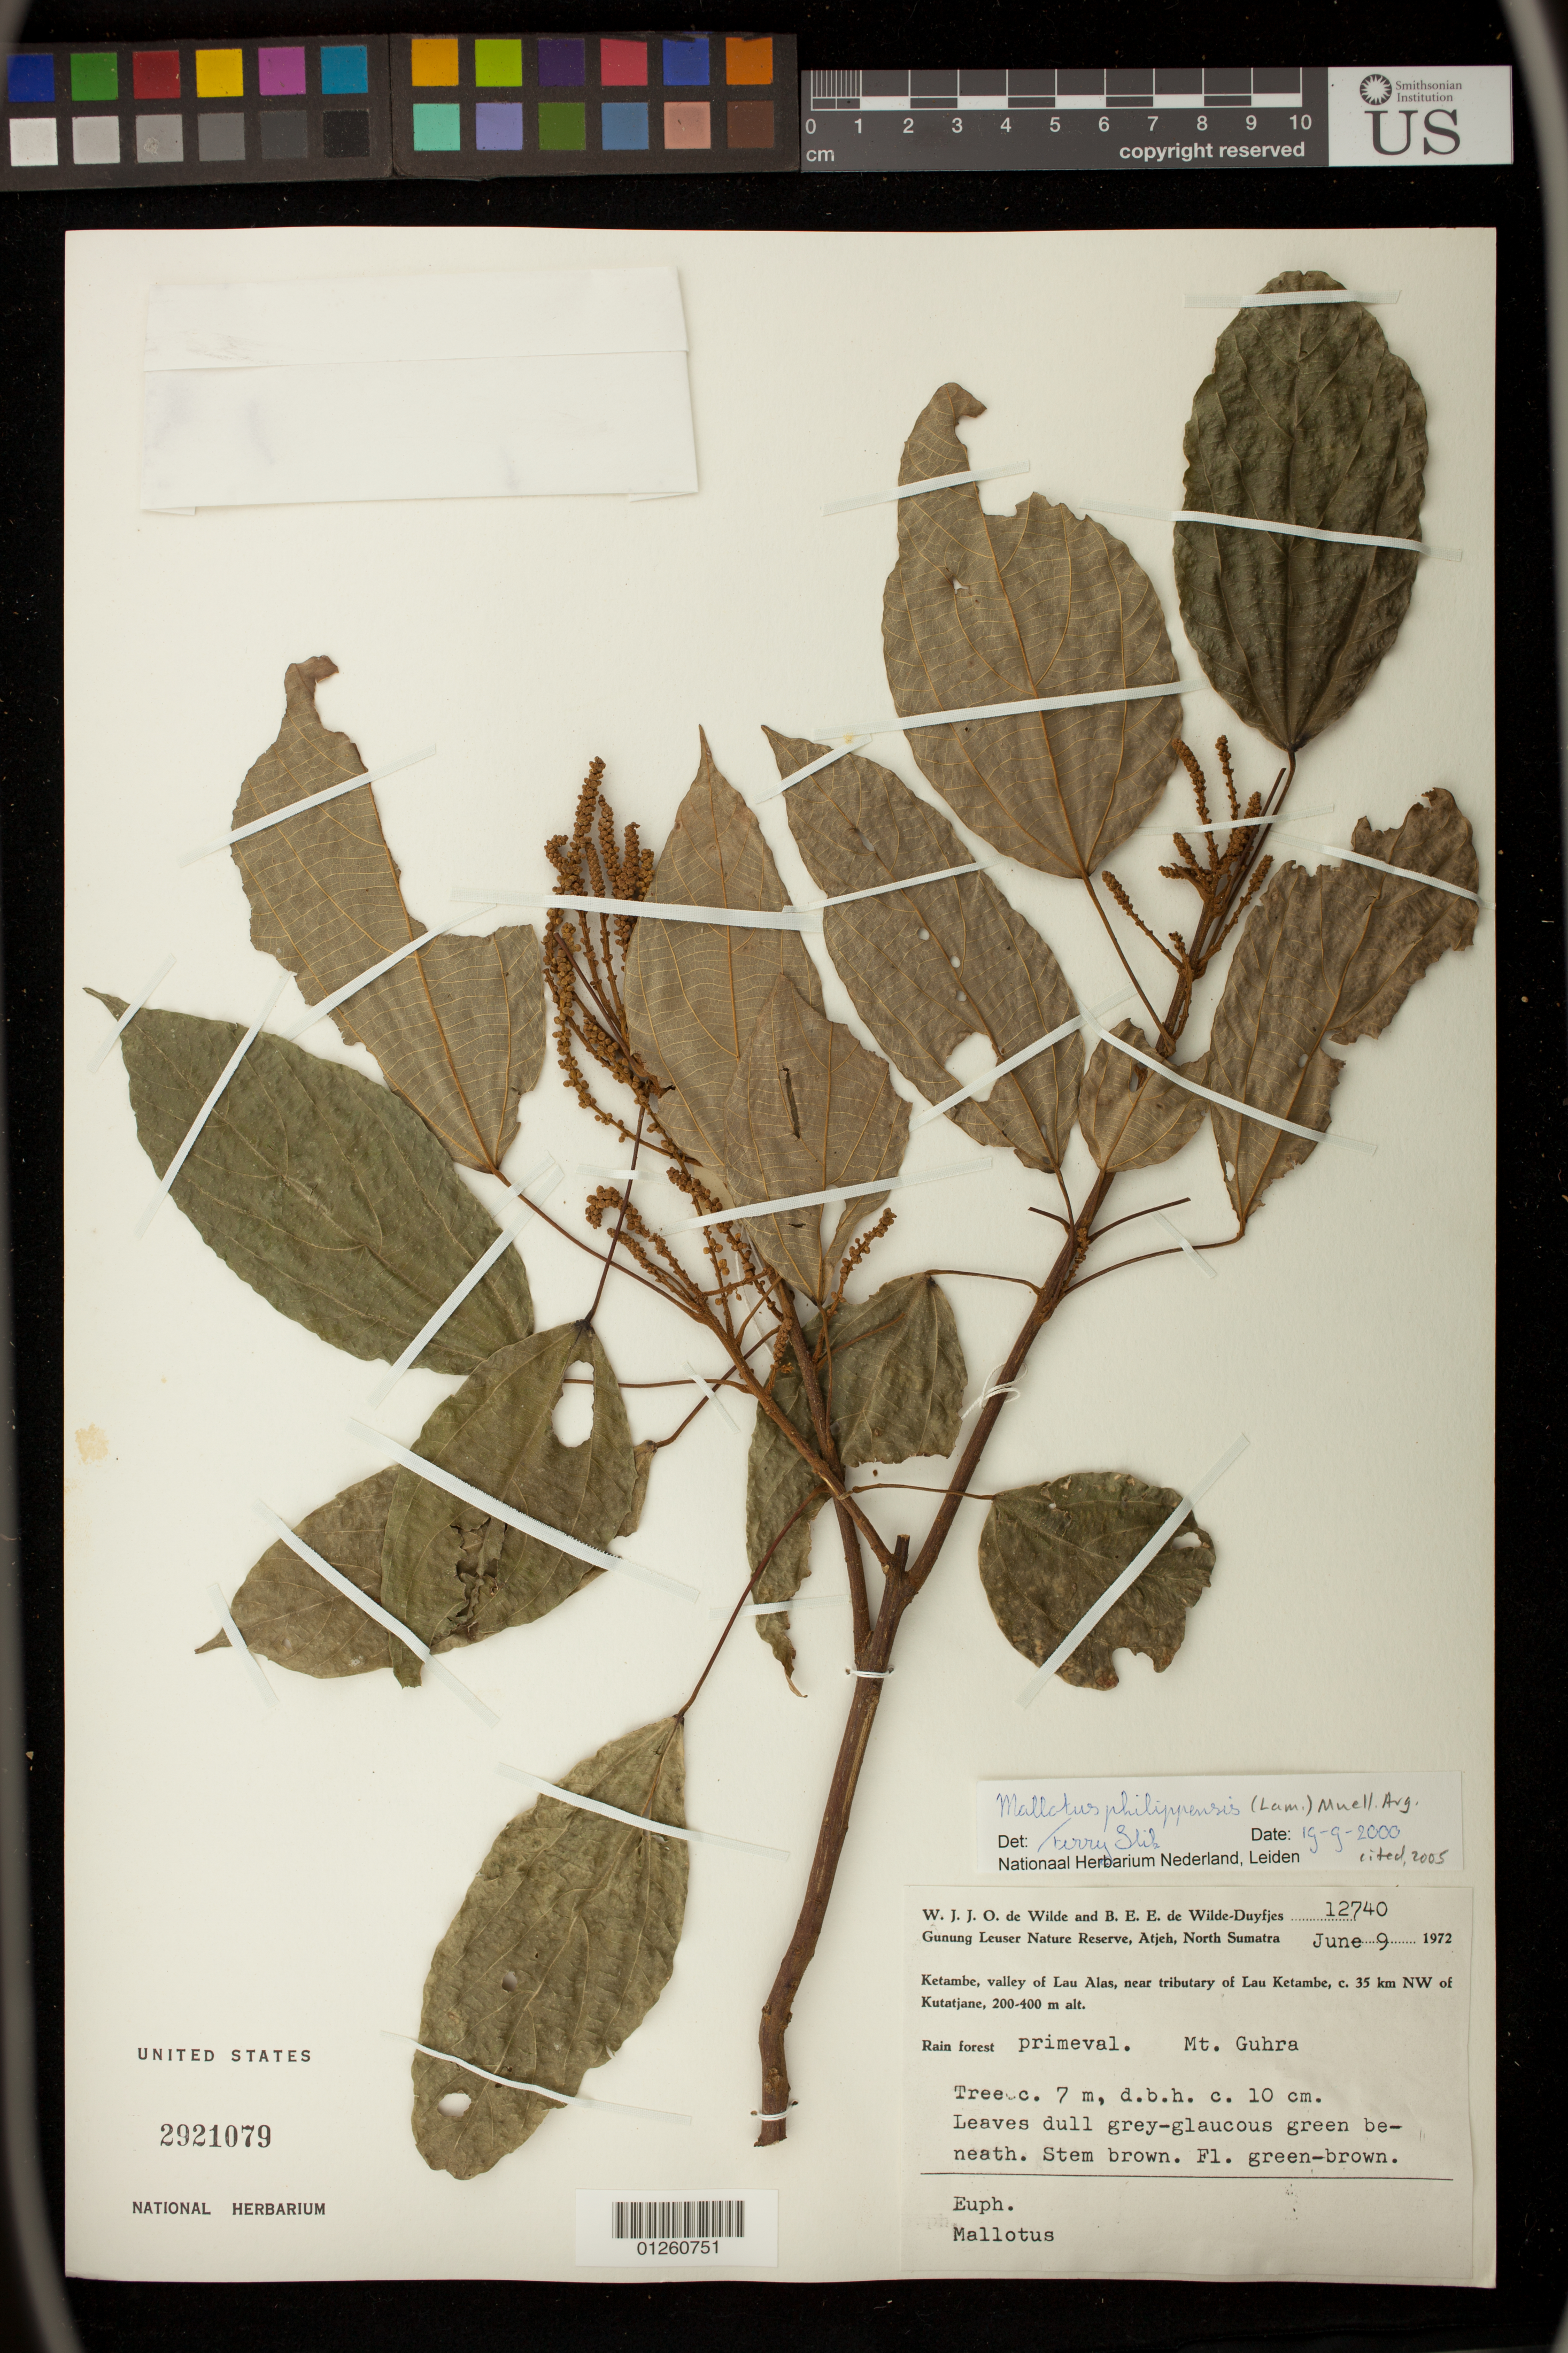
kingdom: Plantae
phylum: Tracheophyta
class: Magnoliopsida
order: Malpighiales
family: Euphorbiaceae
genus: Mallotus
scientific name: Mallotus philippensis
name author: (Lam.) Müll. Arg.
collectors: W. J. de Wilde & B. E. de Wilde-Duyfjes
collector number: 12740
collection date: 1972-06-09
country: Indonesia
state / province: Sumatra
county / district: Aceh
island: Sumatra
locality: Gunung Leuser Nature Reserve, Atjeh, North Sumatra. Ketambe, valley of Lau Alas, near tributary of Lau Ketambe, c. 35 km NW of Kutajane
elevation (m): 200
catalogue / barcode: US 2921079